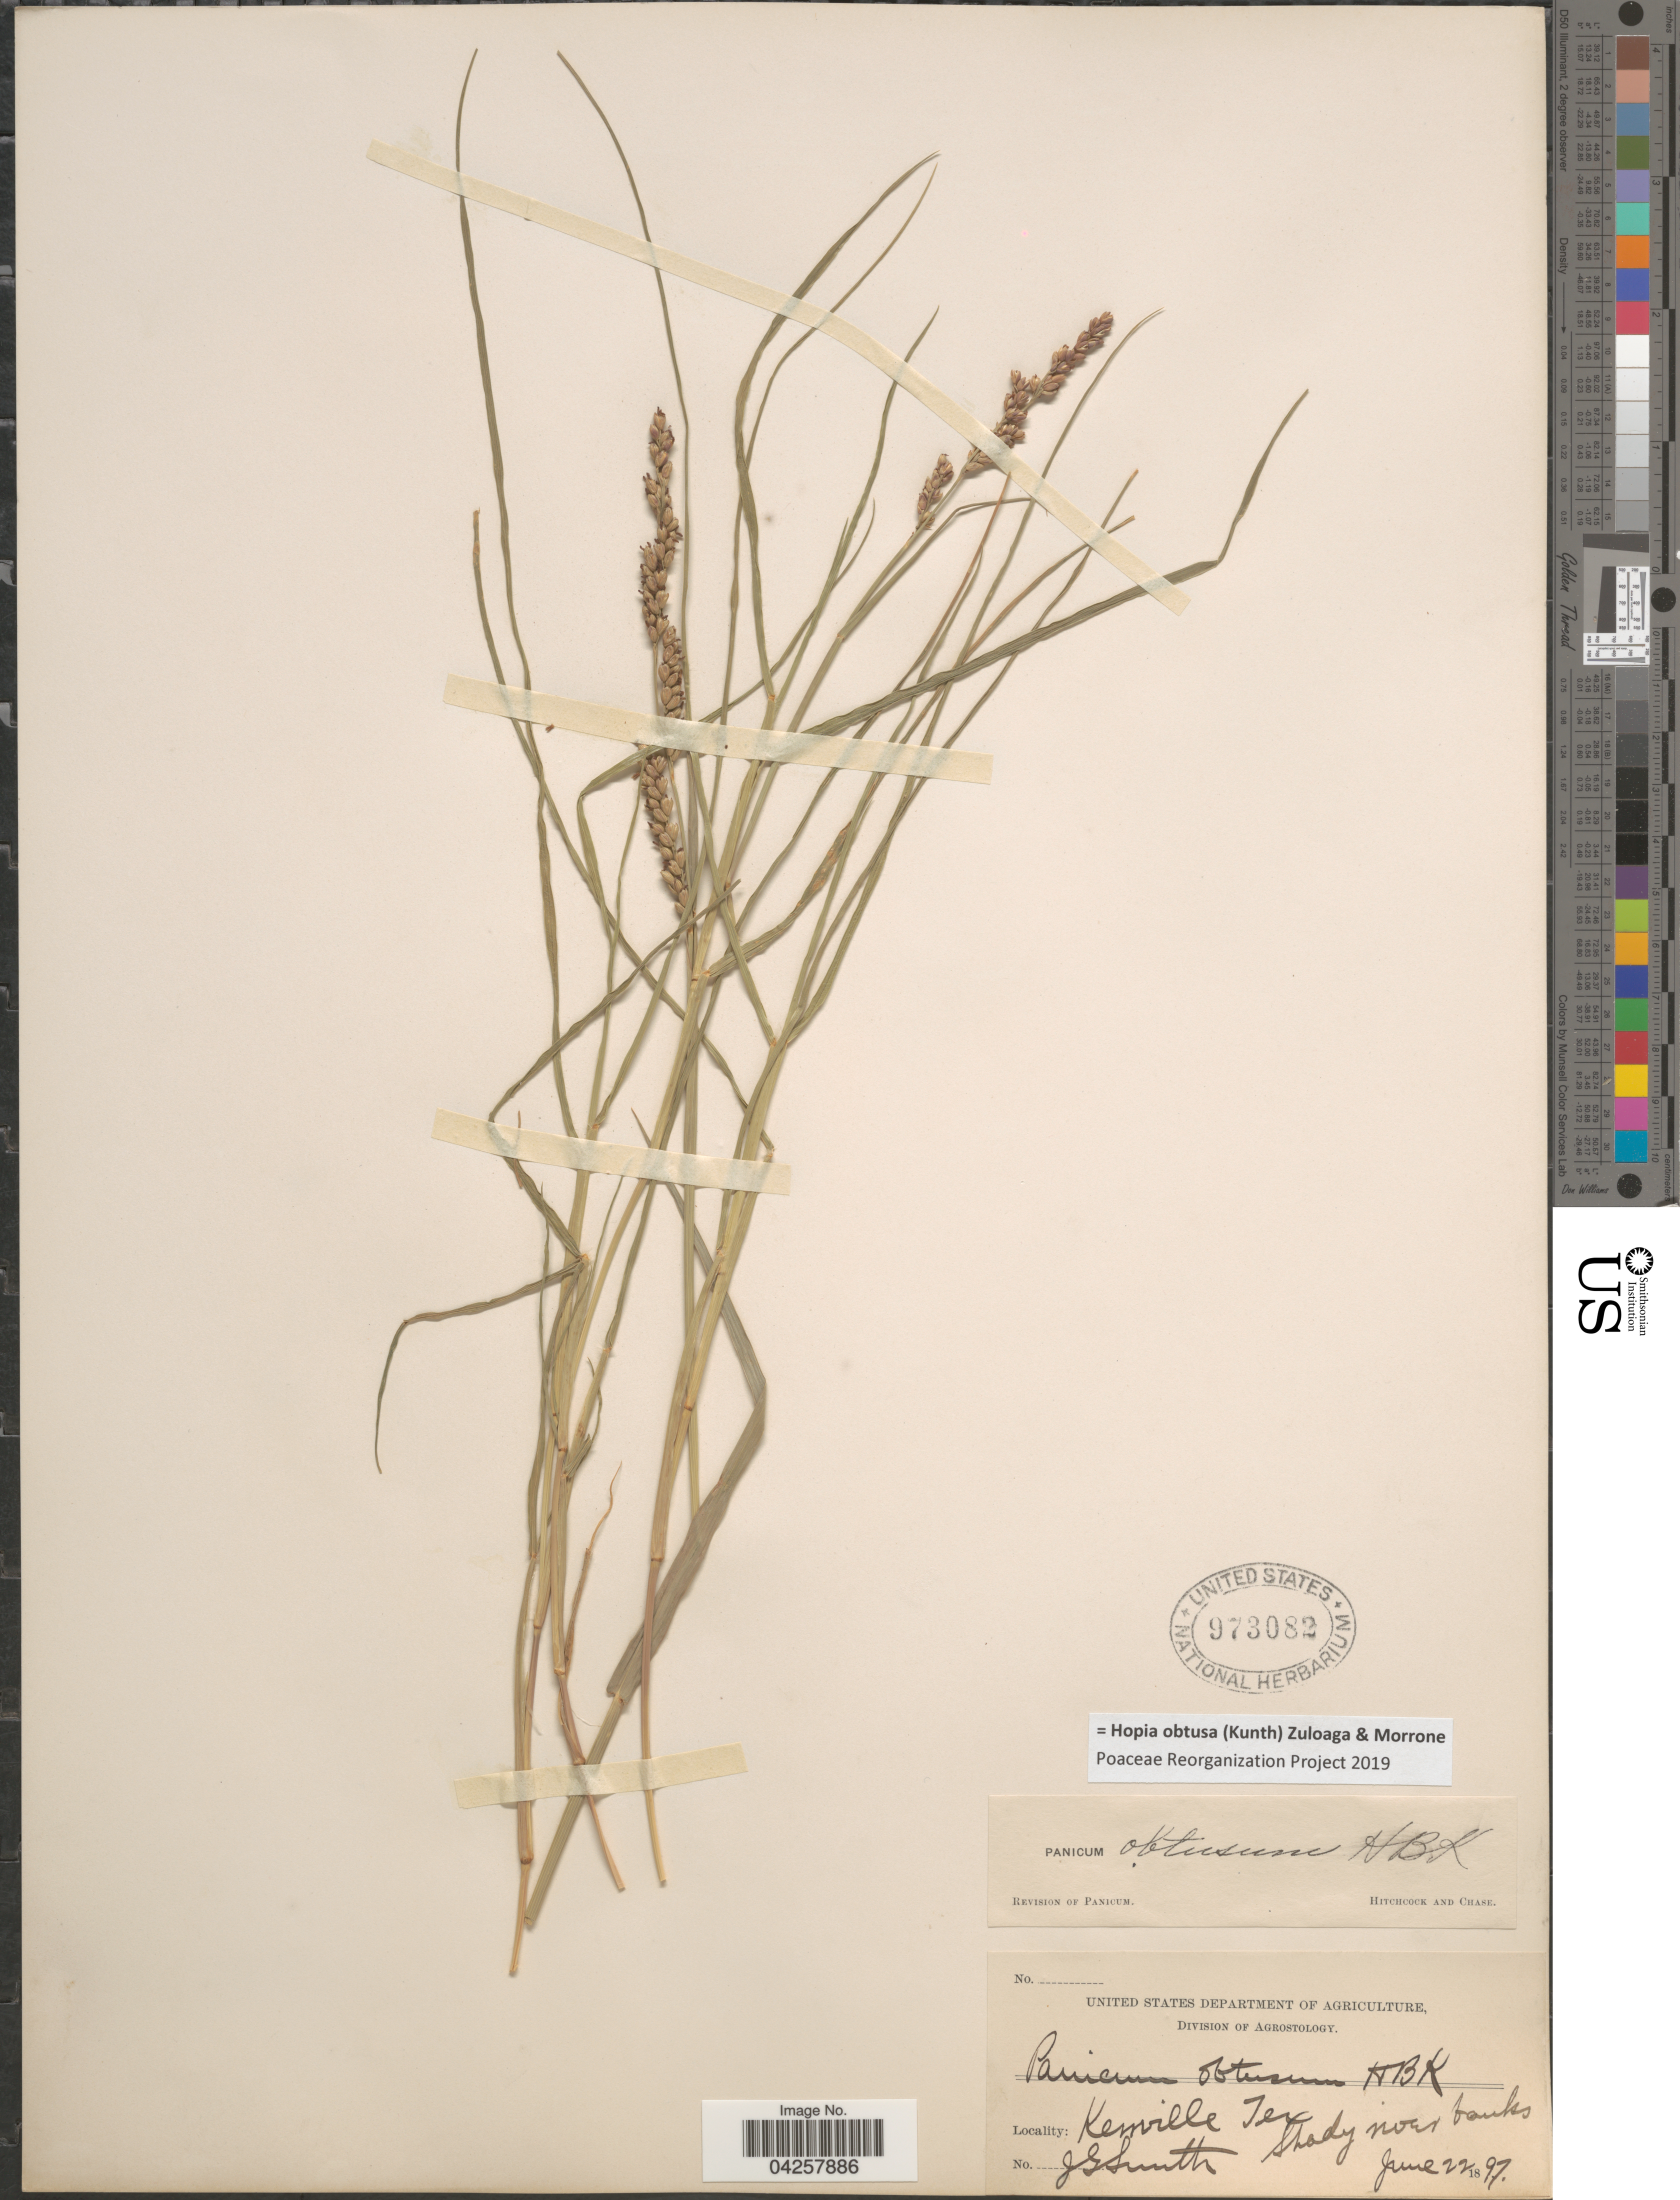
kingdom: Plantae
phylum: Tracheophyta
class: Liliopsida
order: Poales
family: Poaceae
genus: Hopia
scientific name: Hopia obtusa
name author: (Kunth) Zuloaga & Morrone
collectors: J. G. Smith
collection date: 1897-06-22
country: United States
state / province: Texas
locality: Kerrville.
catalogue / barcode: US 973082